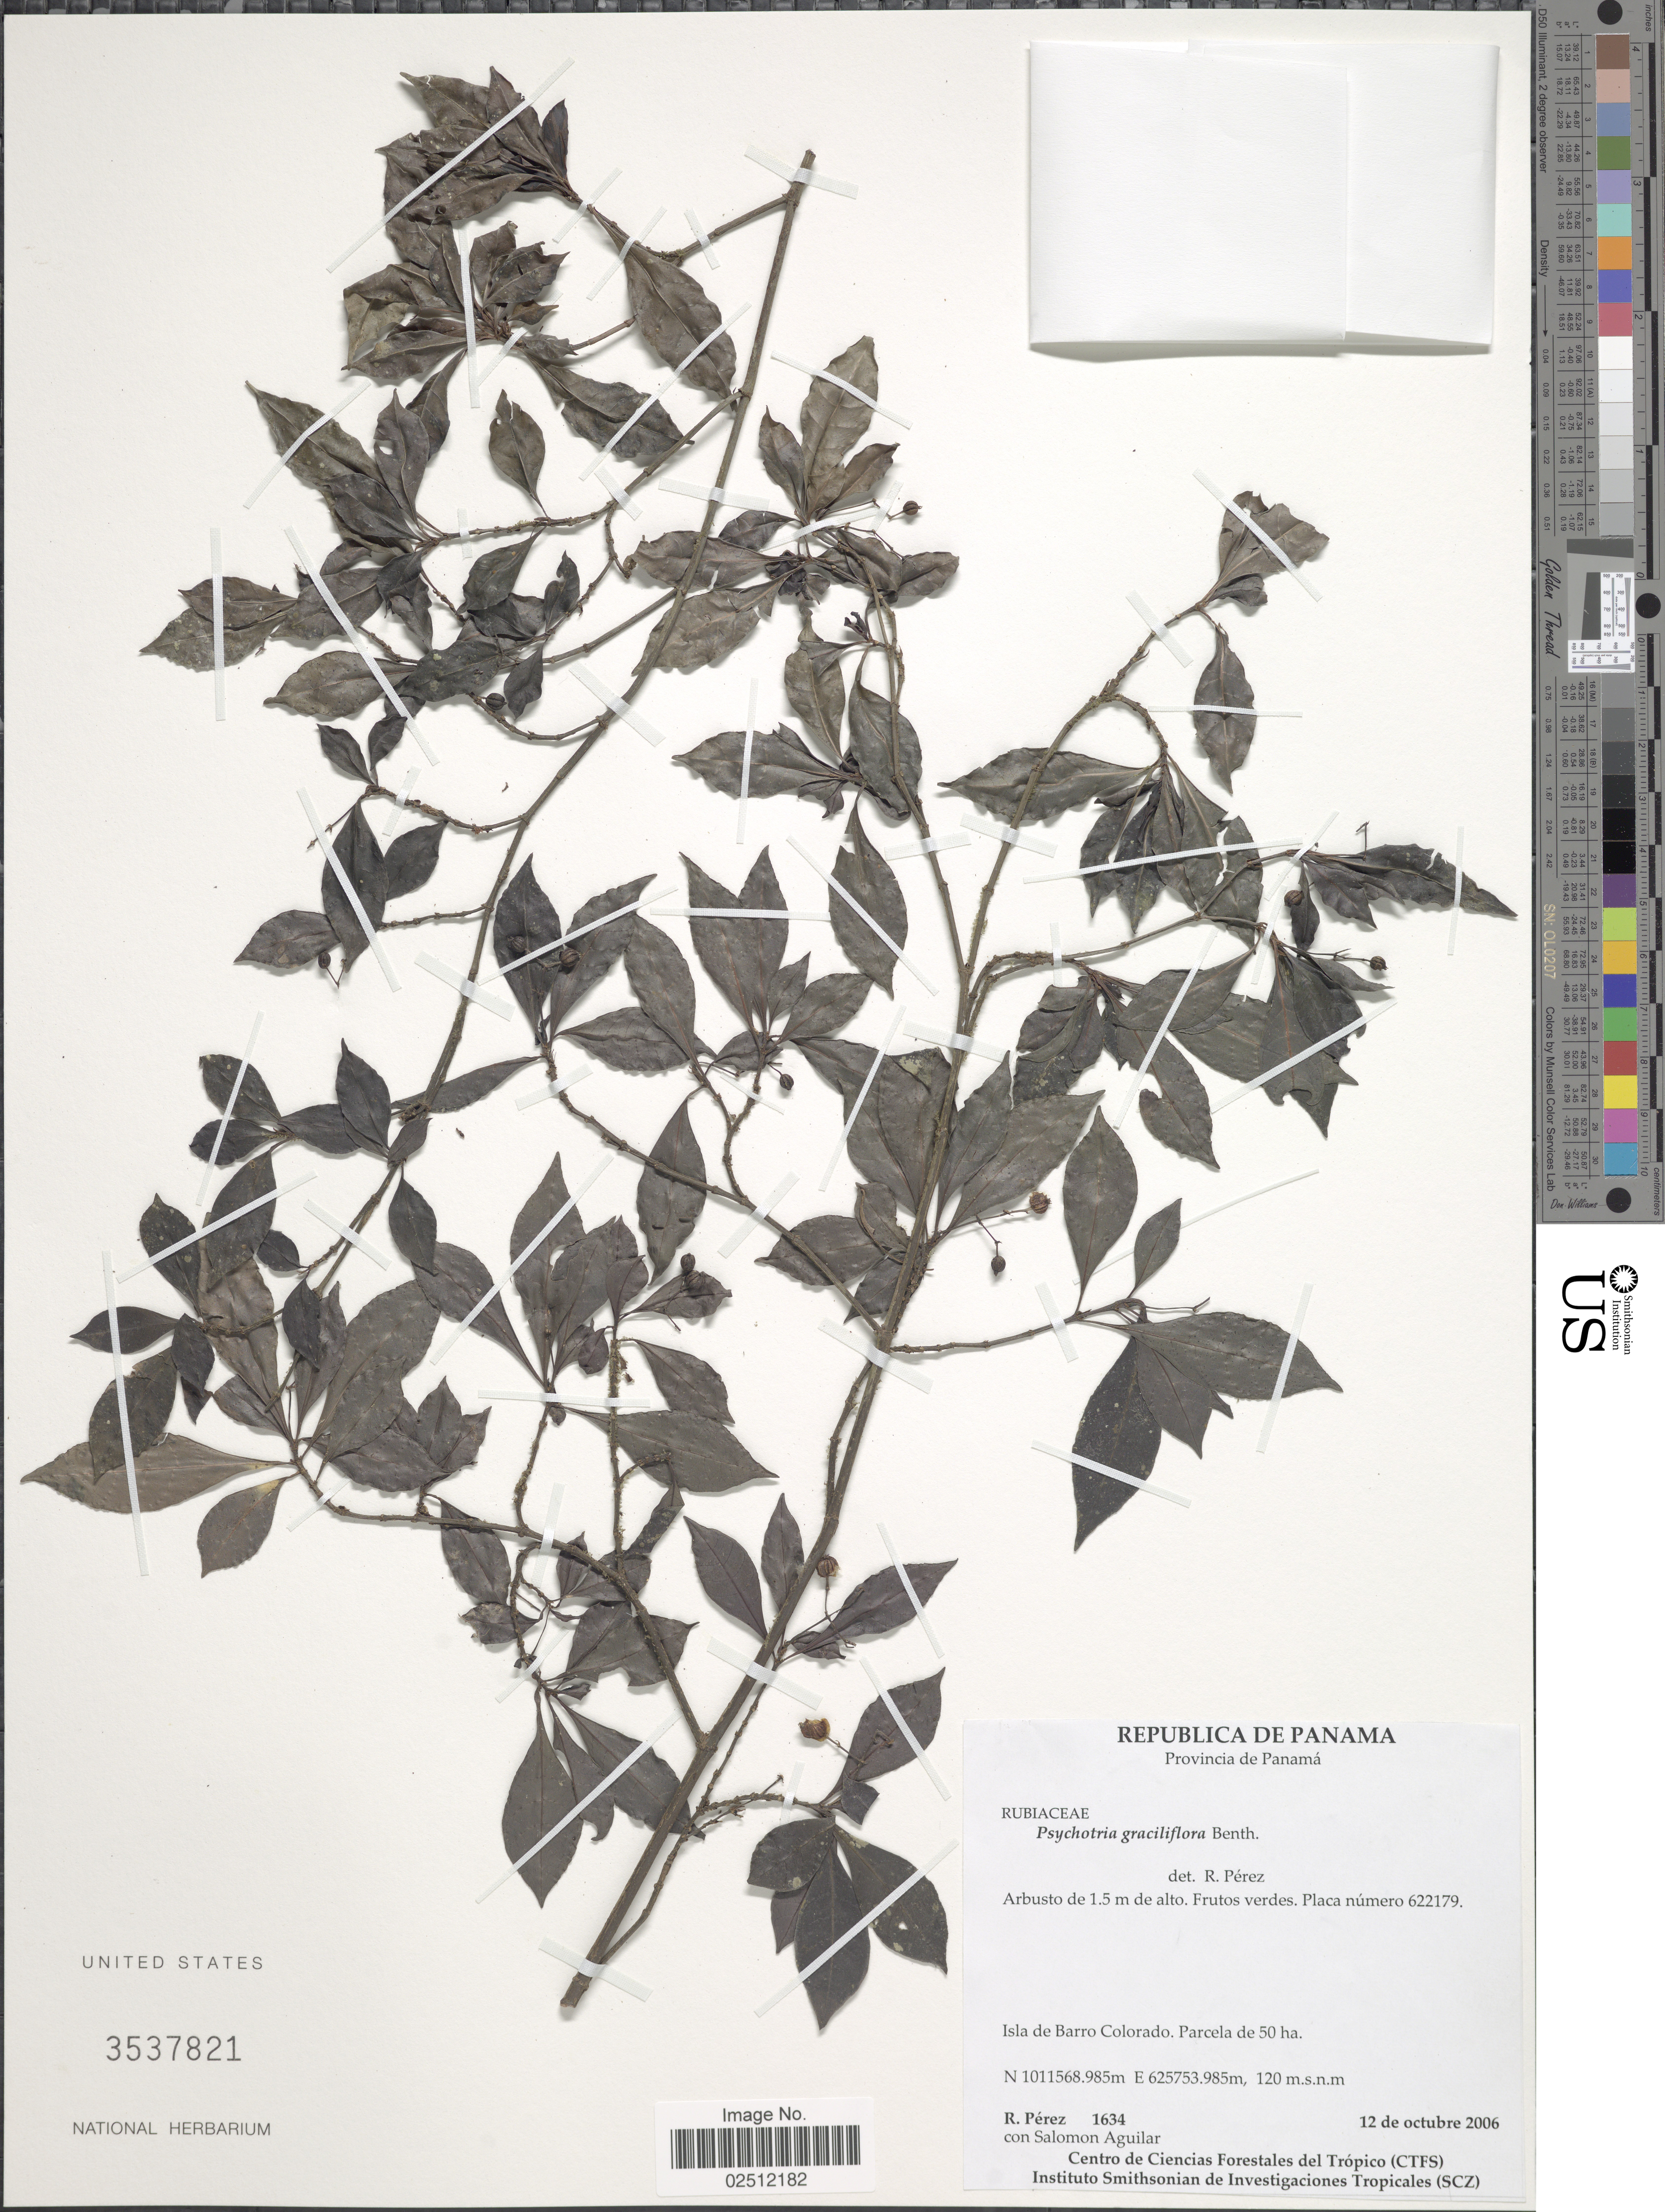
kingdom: Plantae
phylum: Tracheophyta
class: Magnoliopsida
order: Gentianales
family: Rubiaceae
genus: Psychotria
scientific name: Psychotria graciliflora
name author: Benth.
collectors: R. Perez & S. Aguilar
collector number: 1634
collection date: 2006-10-12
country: Panama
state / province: Panamá Oeste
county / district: Canal Zone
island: Barro Colorado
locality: Isla de Barro Colorado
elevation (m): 120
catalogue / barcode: US 3537821